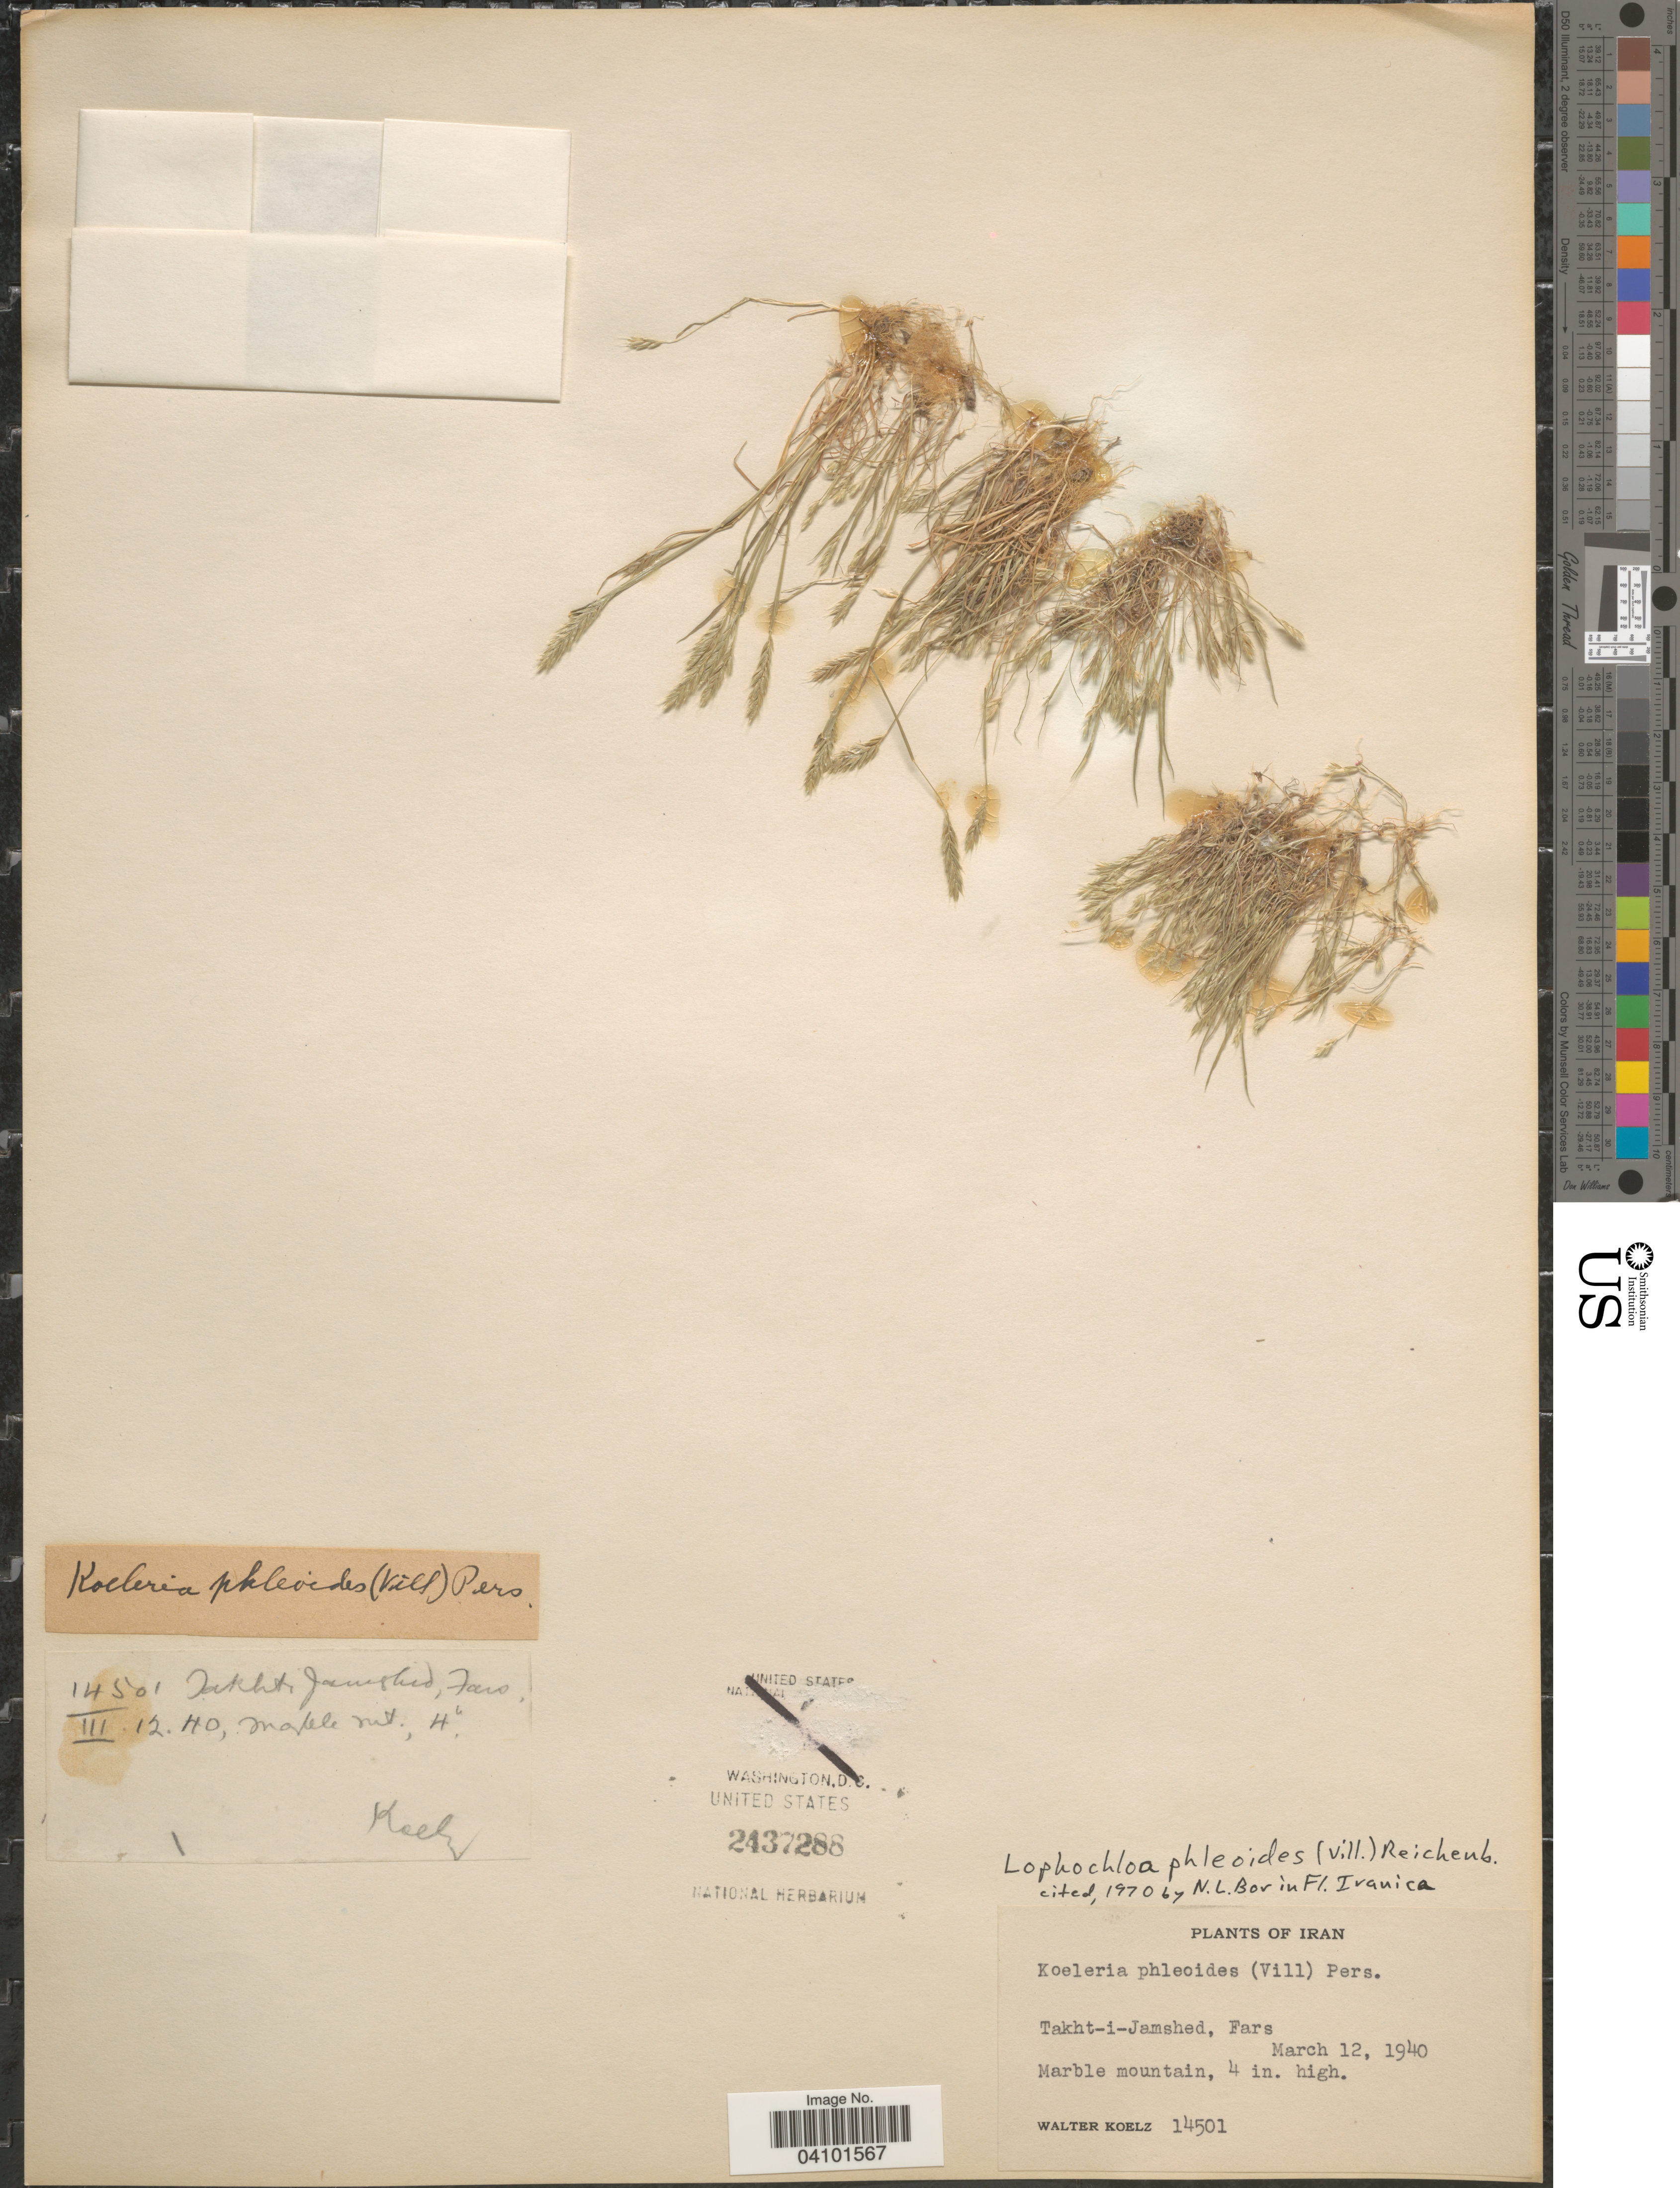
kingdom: Plantae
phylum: Tracheophyta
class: Liliopsida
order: Poales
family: Poaceae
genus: Rostraria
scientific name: Rostraria cristata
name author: (L.) Tzvelev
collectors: W. N. Koelz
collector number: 14501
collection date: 1940-03-12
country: Iran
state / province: Fars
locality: Takht-i-Jamshed. Marble mountain.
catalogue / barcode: US 2437288